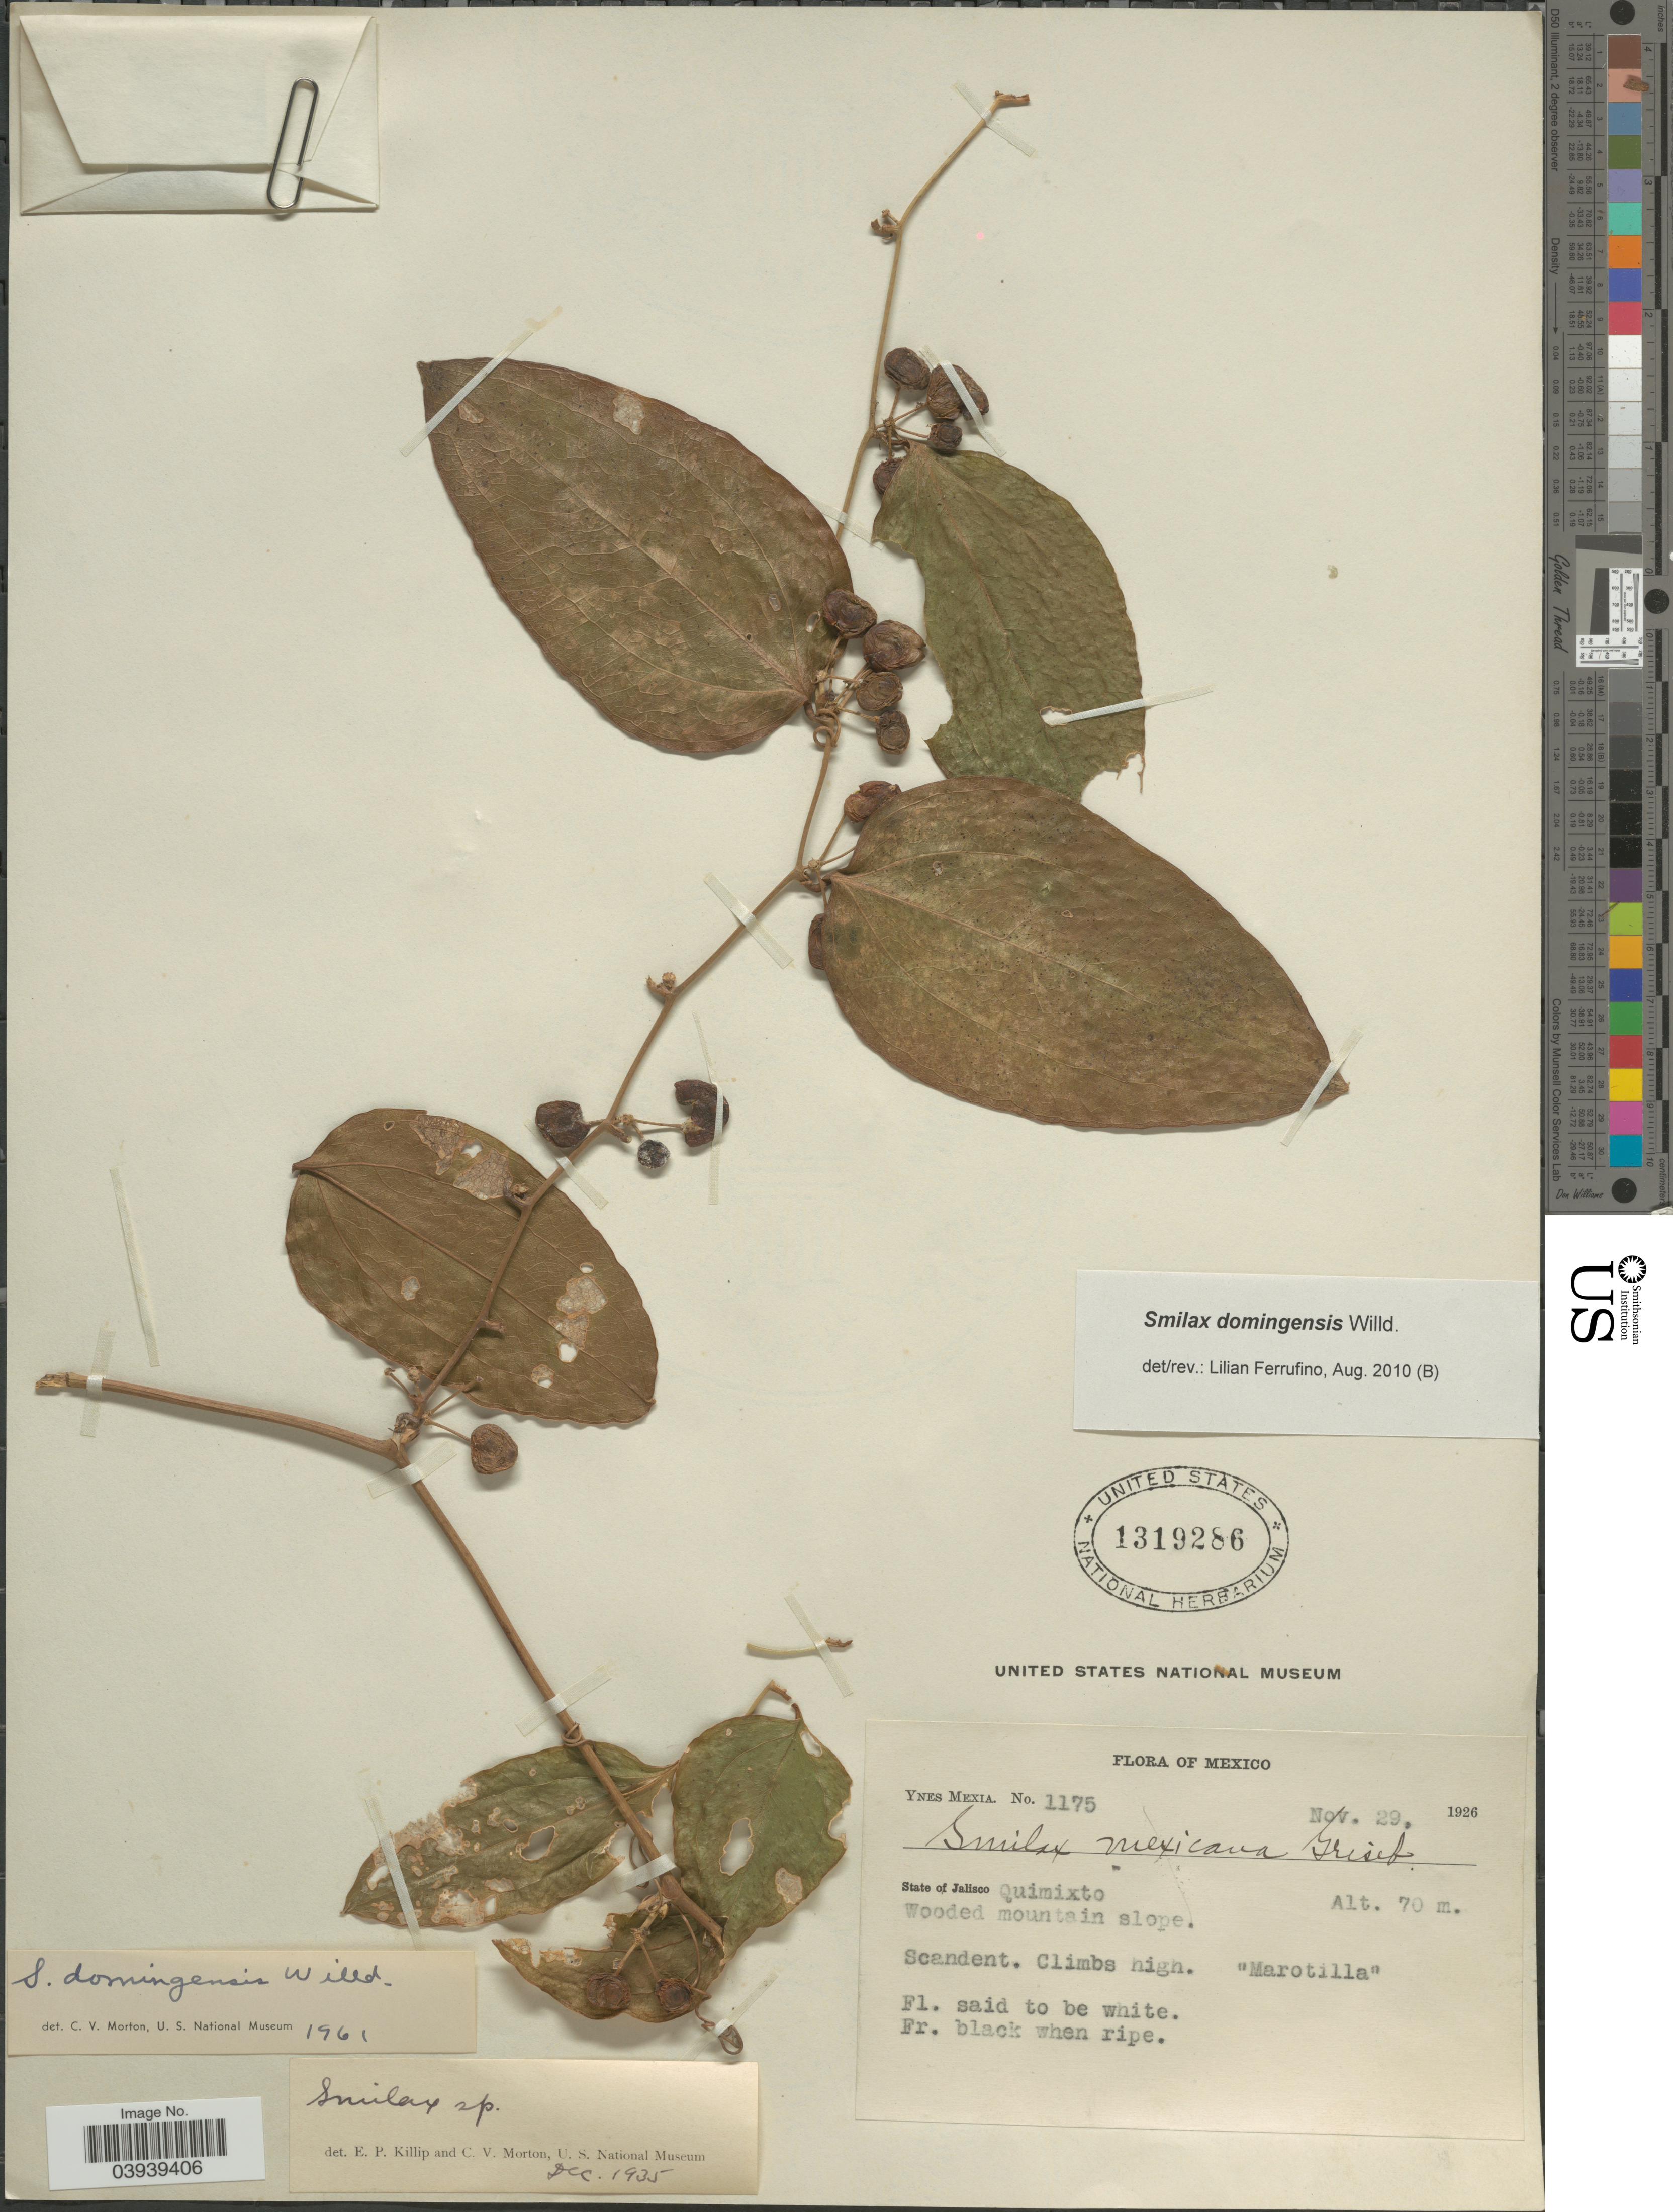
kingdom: Plantae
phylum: Tracheophyta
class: Liliopsida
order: Liliales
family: Smilacaceae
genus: Smilax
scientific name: Smilax domingensis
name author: Willd.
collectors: Y. Mexia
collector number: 1175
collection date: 1926-11-29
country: Mexico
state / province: Jalisco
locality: Quimixto.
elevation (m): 70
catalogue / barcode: US 1319286